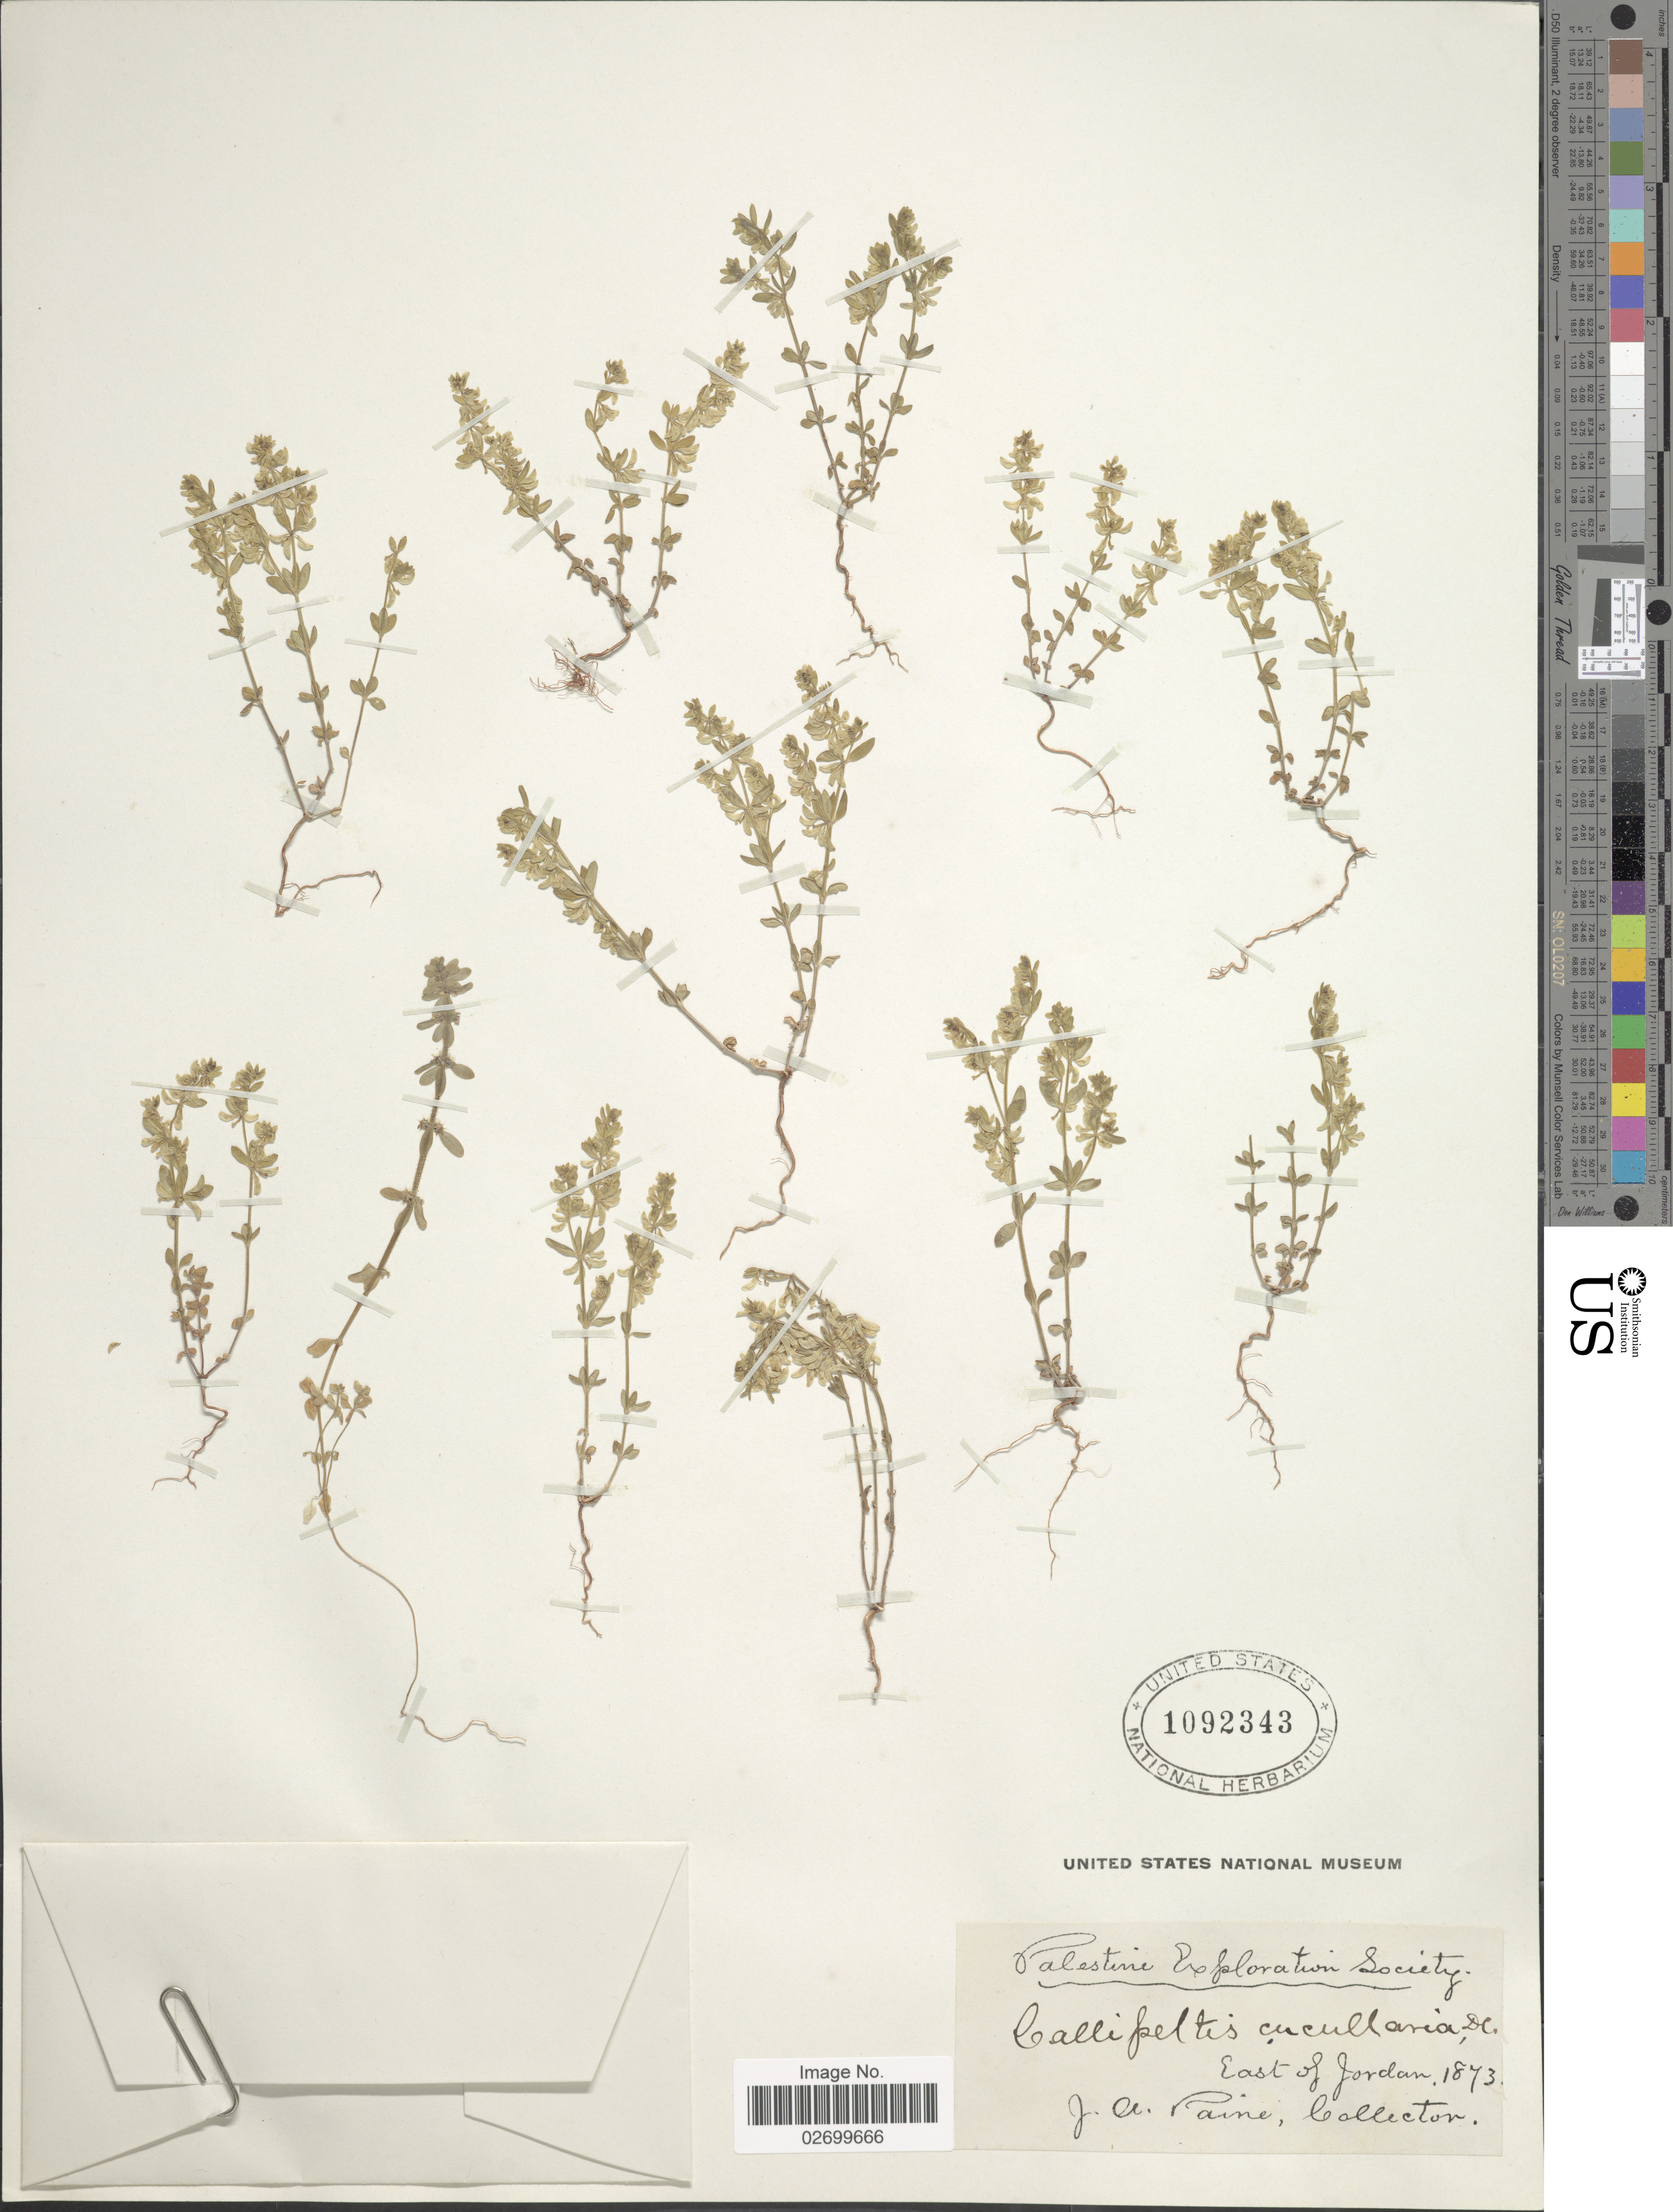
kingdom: Plantae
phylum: Tracheophyta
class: Magnoliopsida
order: Gentianales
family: Rubiaceae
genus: Callipeltis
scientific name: Callipeltis cucullaris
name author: (L.) DC.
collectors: J. A. Paine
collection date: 1873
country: Jordan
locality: East of Jordan.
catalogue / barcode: US 1092343